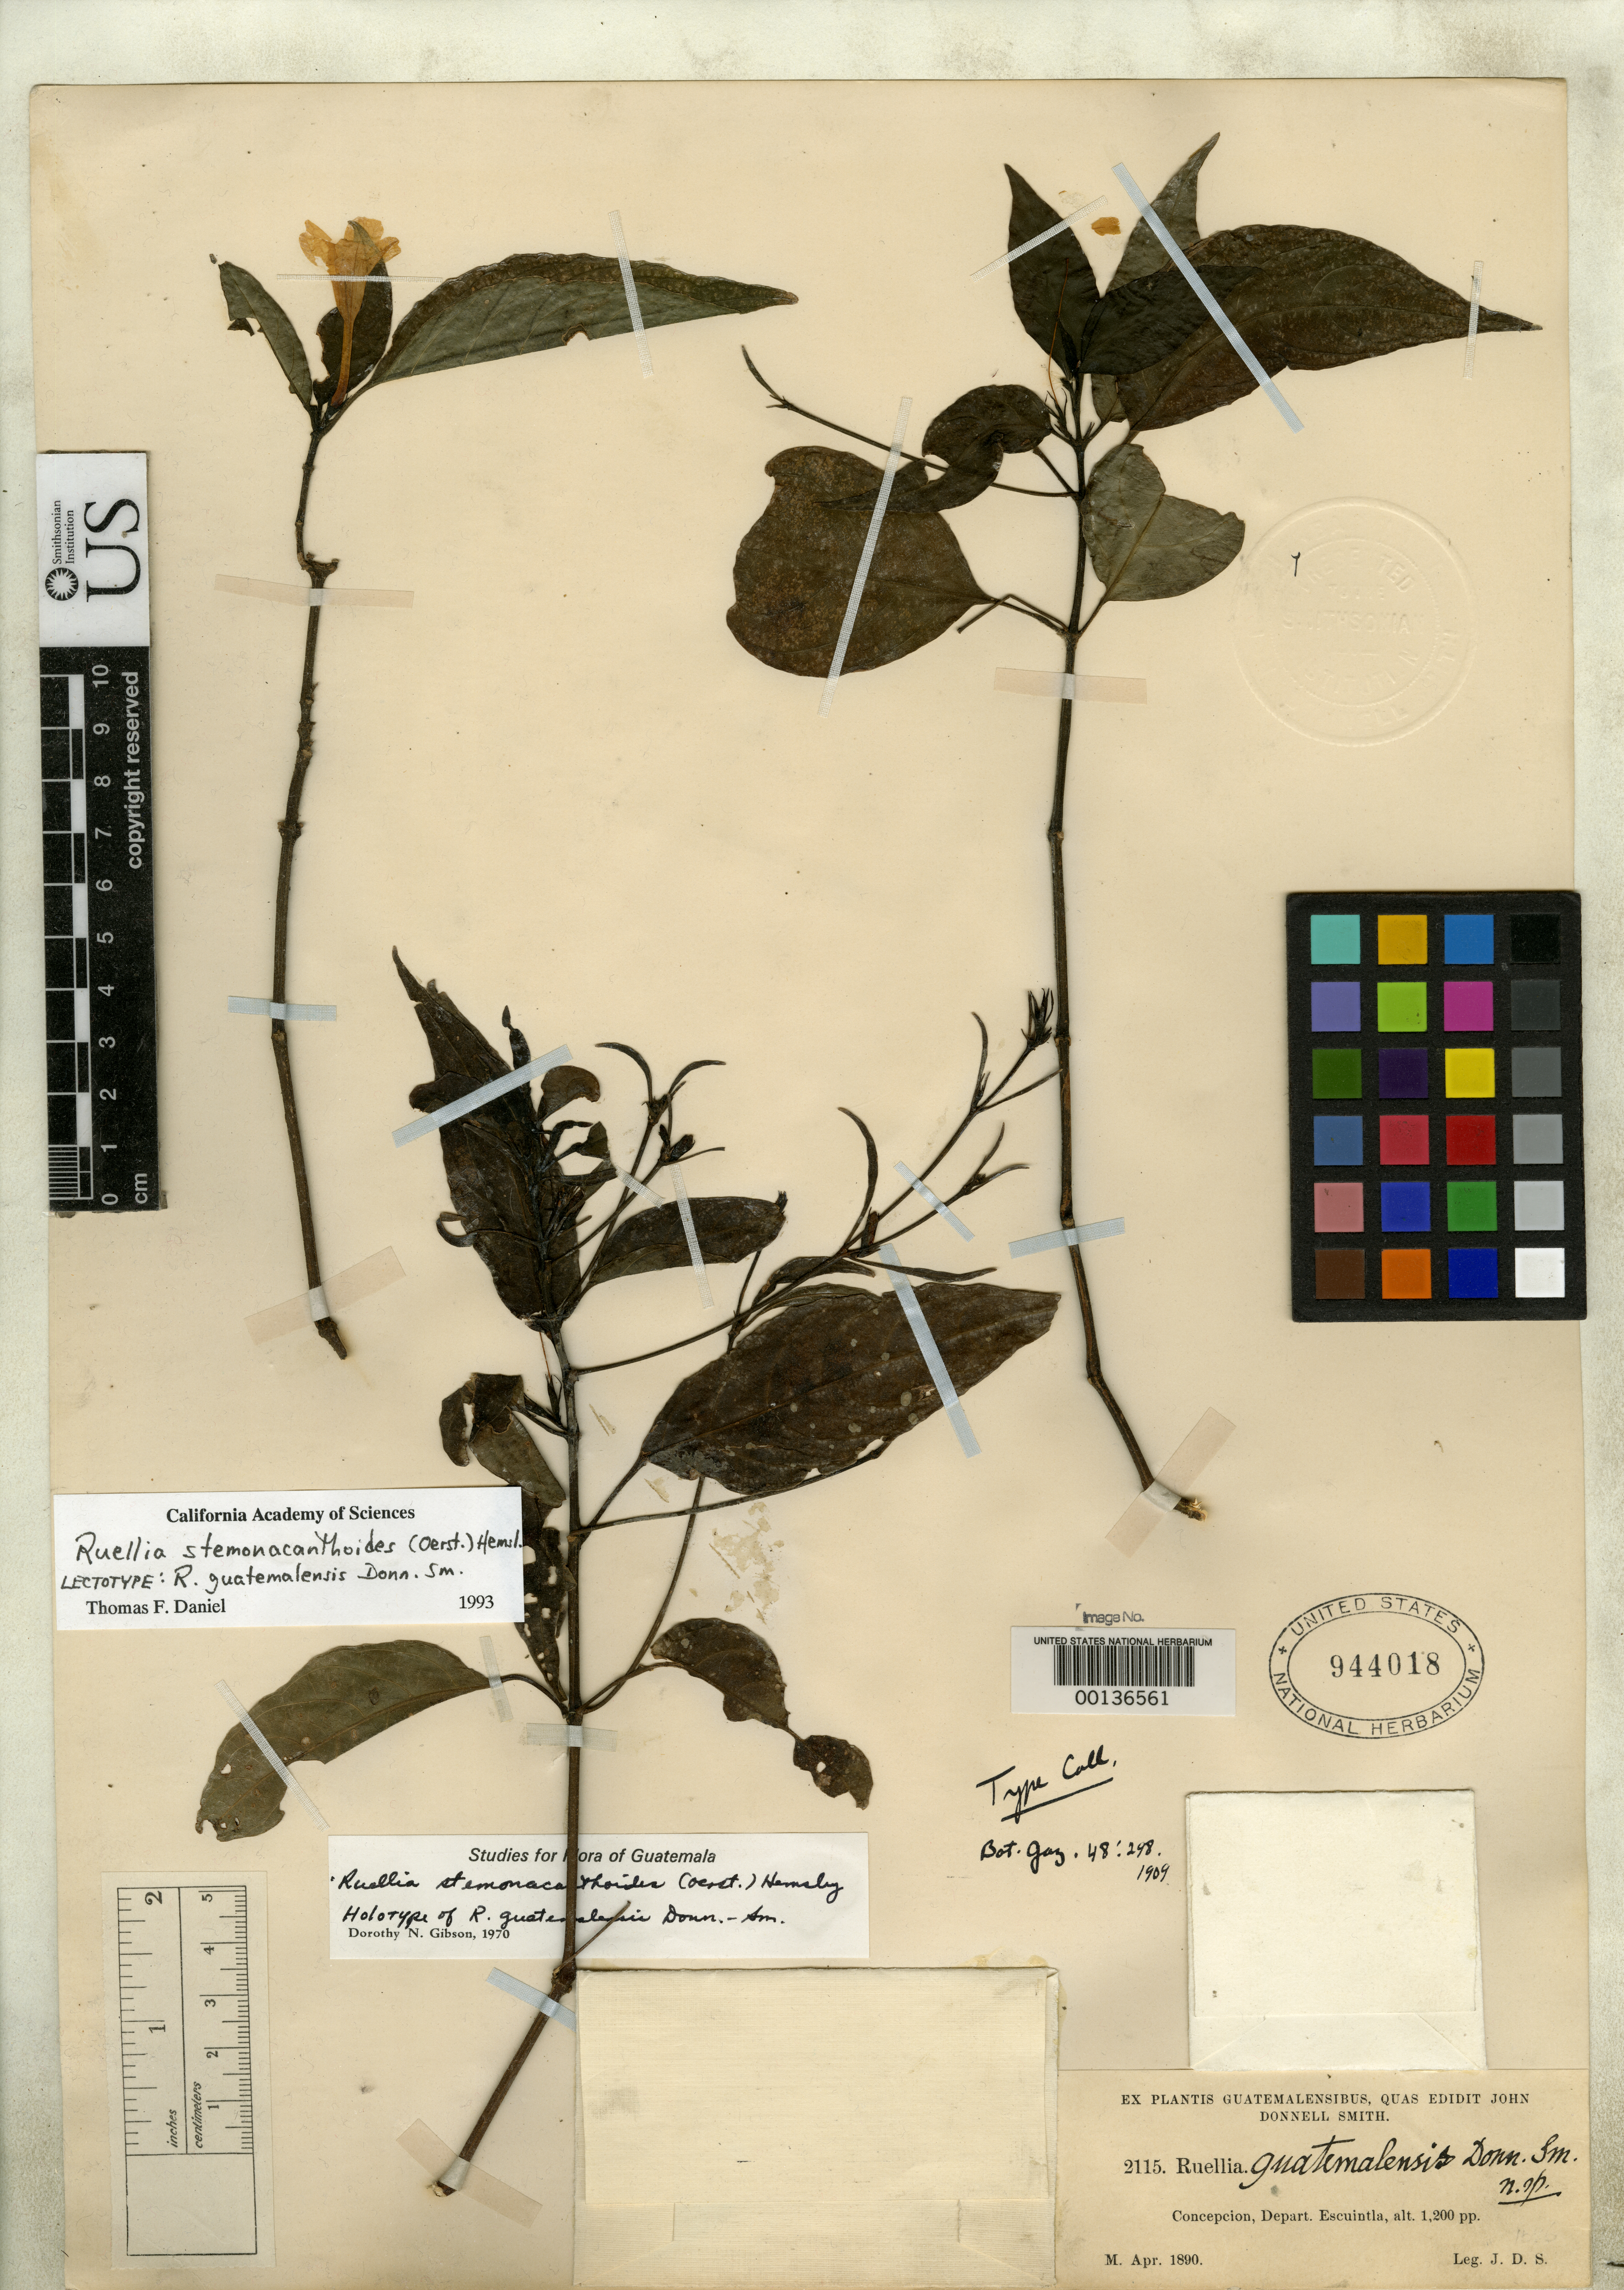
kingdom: Plantae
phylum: Tracheophyta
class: Magnoliopsida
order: Lamiales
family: Acanthaceae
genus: Ruellia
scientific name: Ruellia guatemalensis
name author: Donn. Sm.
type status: Lectotype; Syntype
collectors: J. Donnell Smith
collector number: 2115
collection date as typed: Apr 1890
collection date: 1890-04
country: Guatemala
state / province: Escuintla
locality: Concepcion.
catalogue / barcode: US 944018